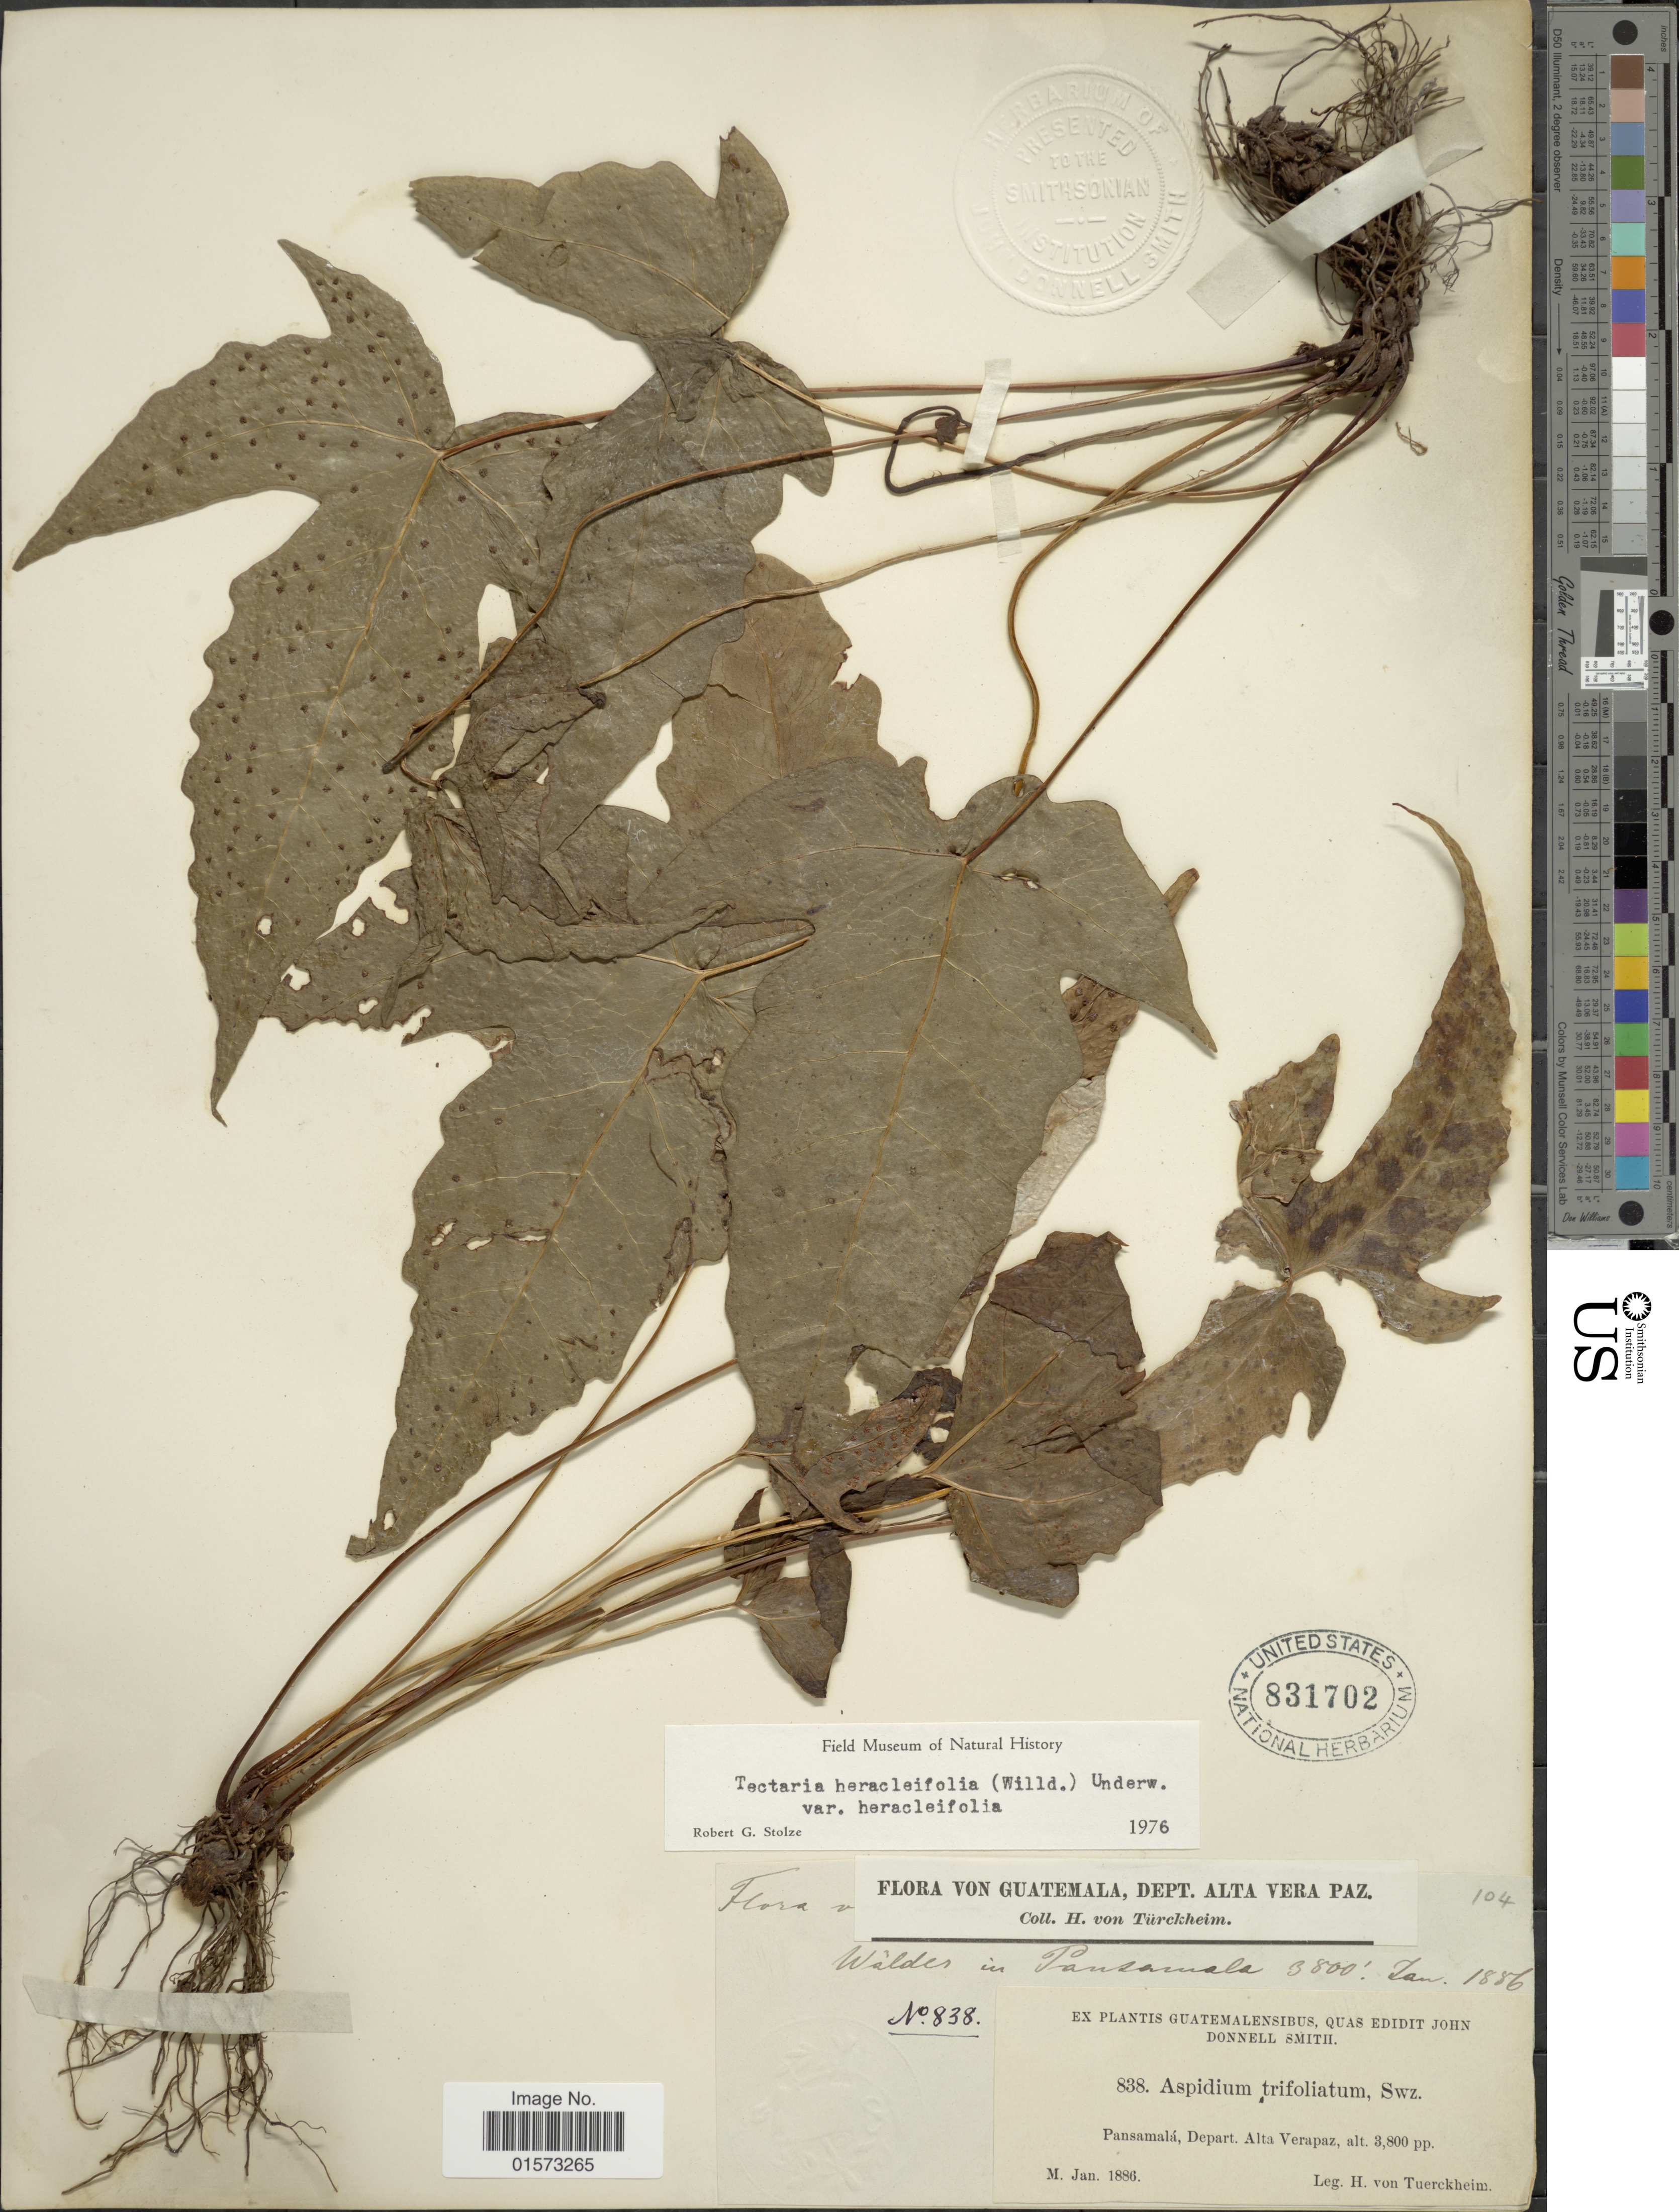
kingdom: Plantae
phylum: Tracheophyta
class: Polypodiopsida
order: Polypodiales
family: Tectariaceae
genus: Tectaria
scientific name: Tectaria heracleifolia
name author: (Willd.) Underw.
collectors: H. von Türckheim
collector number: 838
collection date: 1886-01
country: Guatemala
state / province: Alta Verapaz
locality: Pansamala, Depart. Alta Verapaz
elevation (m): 1158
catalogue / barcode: US 831702